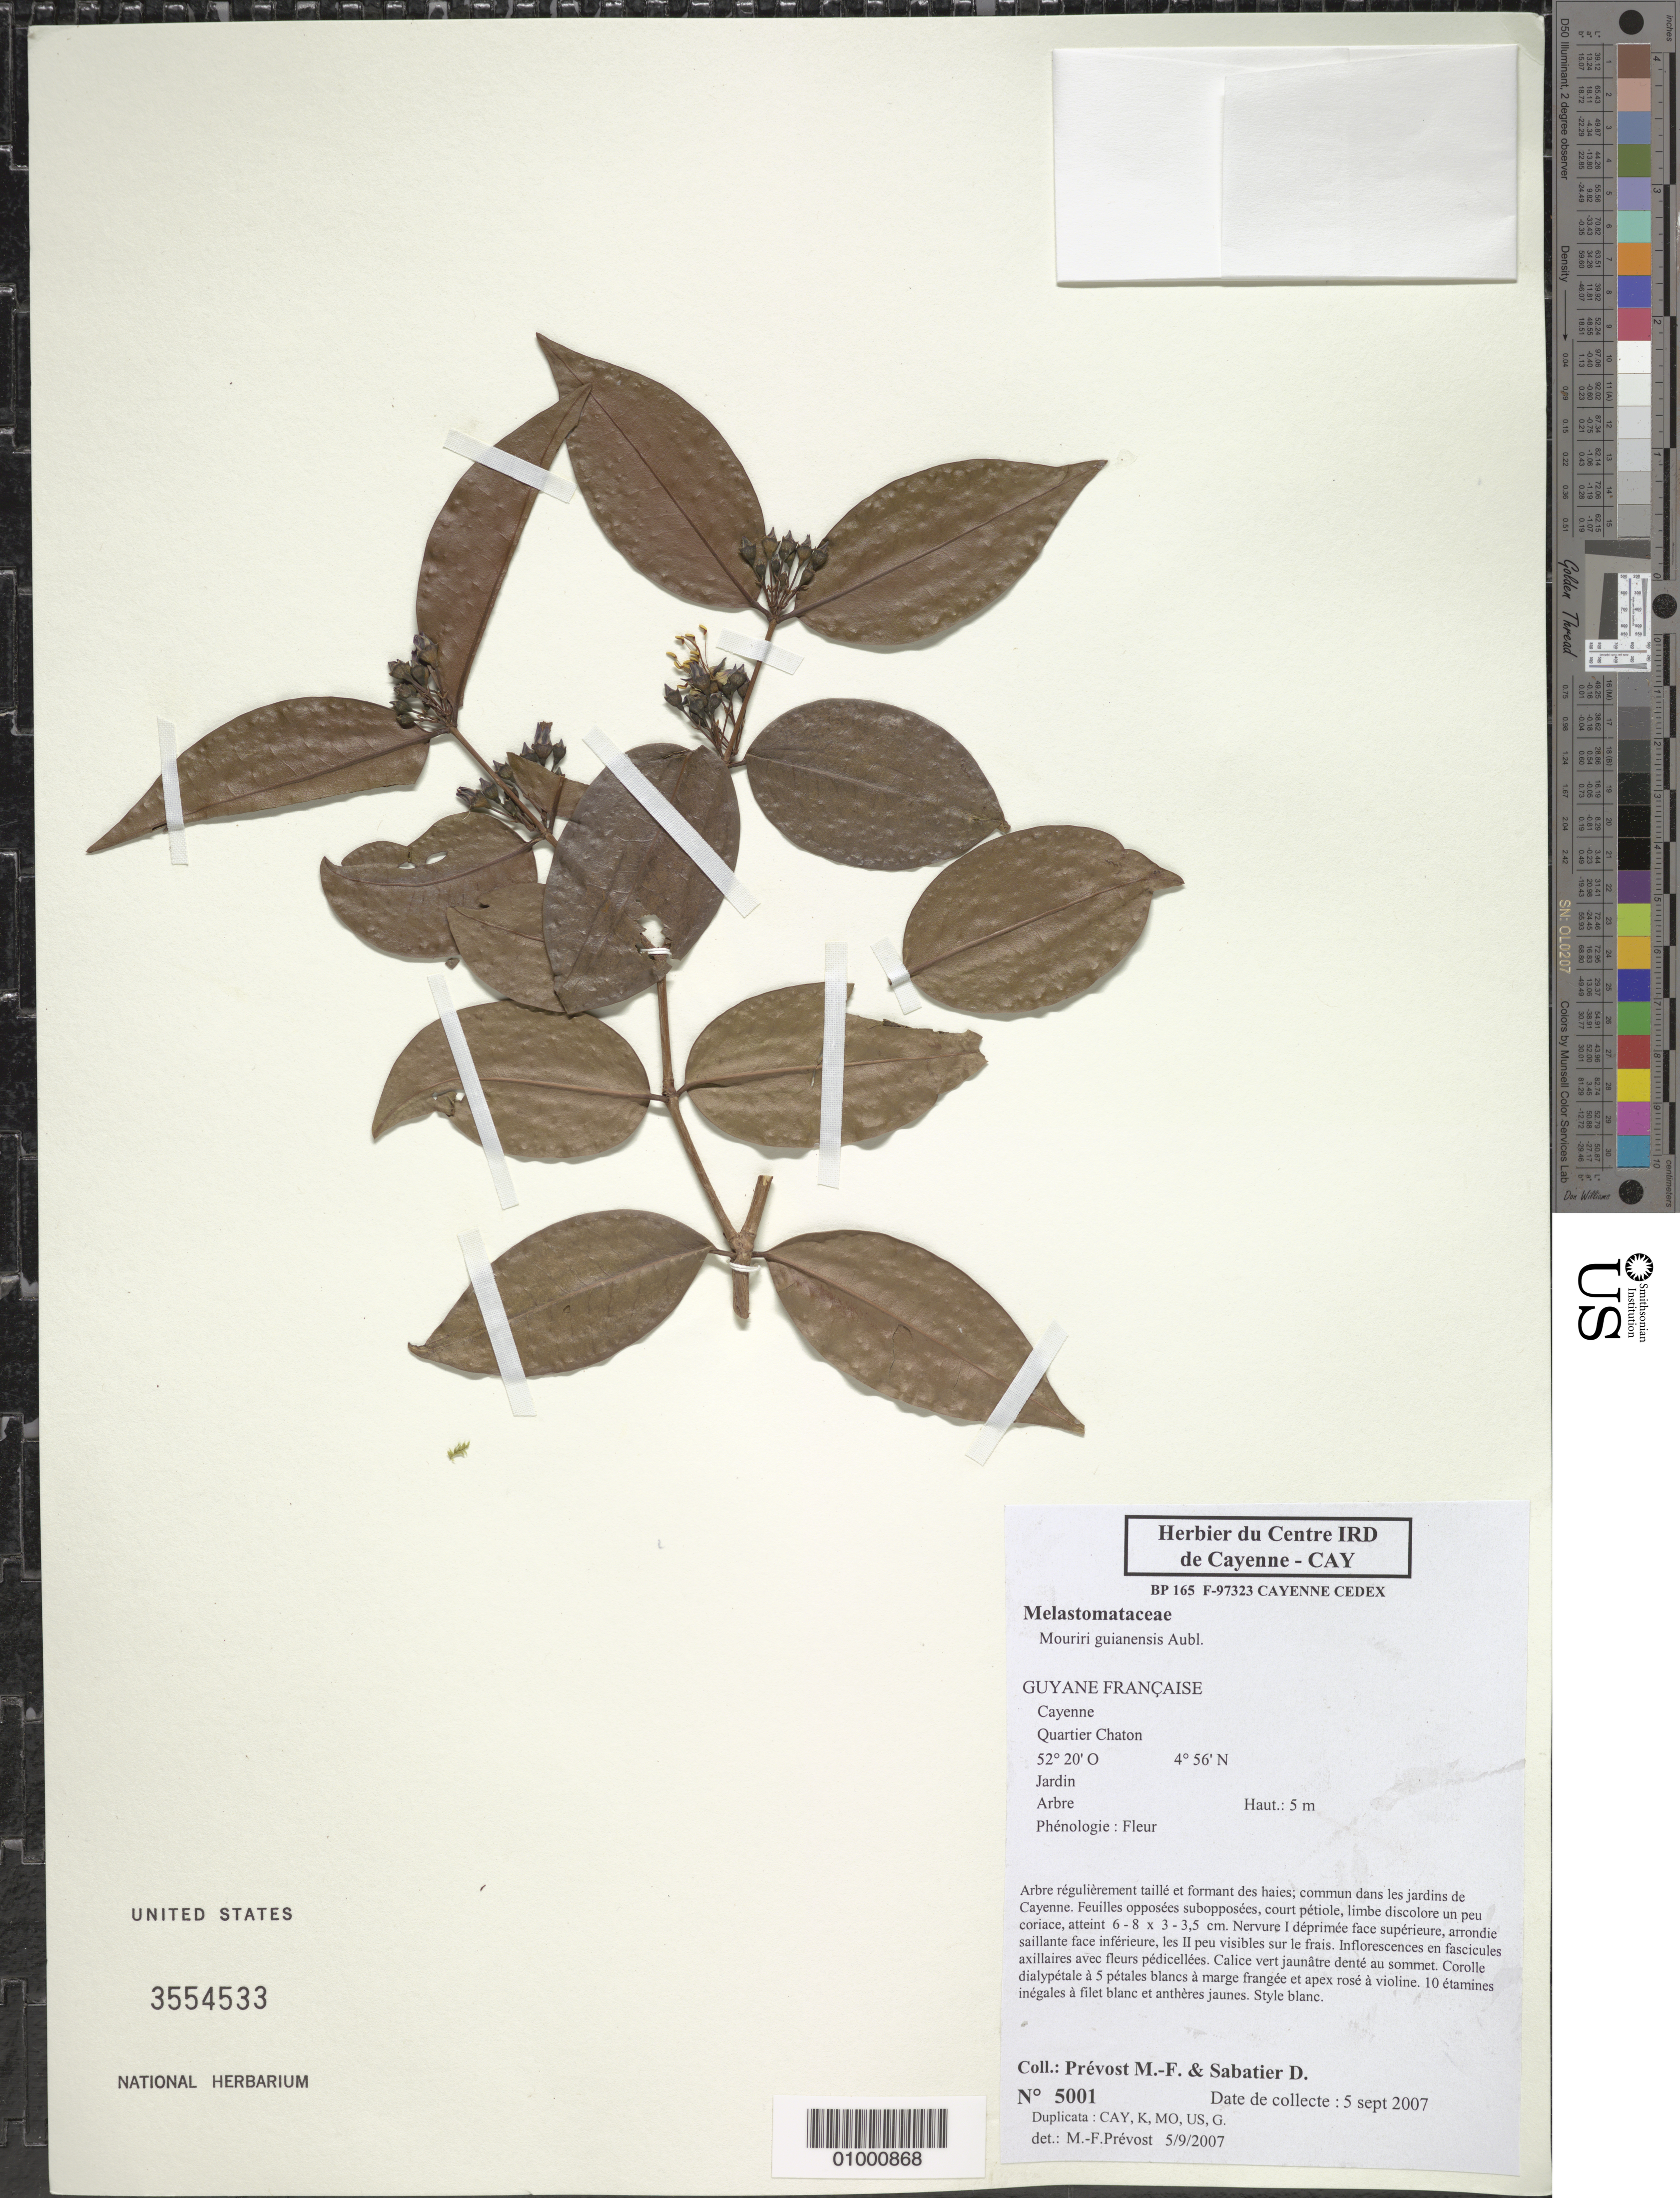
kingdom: Plantae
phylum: Tracheophyta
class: Magnoliopsida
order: Myrtales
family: Melastomataceae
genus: Mouriri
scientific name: Mouriri guianensis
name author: Aubl.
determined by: Prévost, M.-F.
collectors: M.-F. Prévost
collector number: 5001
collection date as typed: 5-Sep-07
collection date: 2007-09-05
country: French Guiana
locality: Cayenne, Quartier Chaton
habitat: Jardin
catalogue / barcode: US 3554533